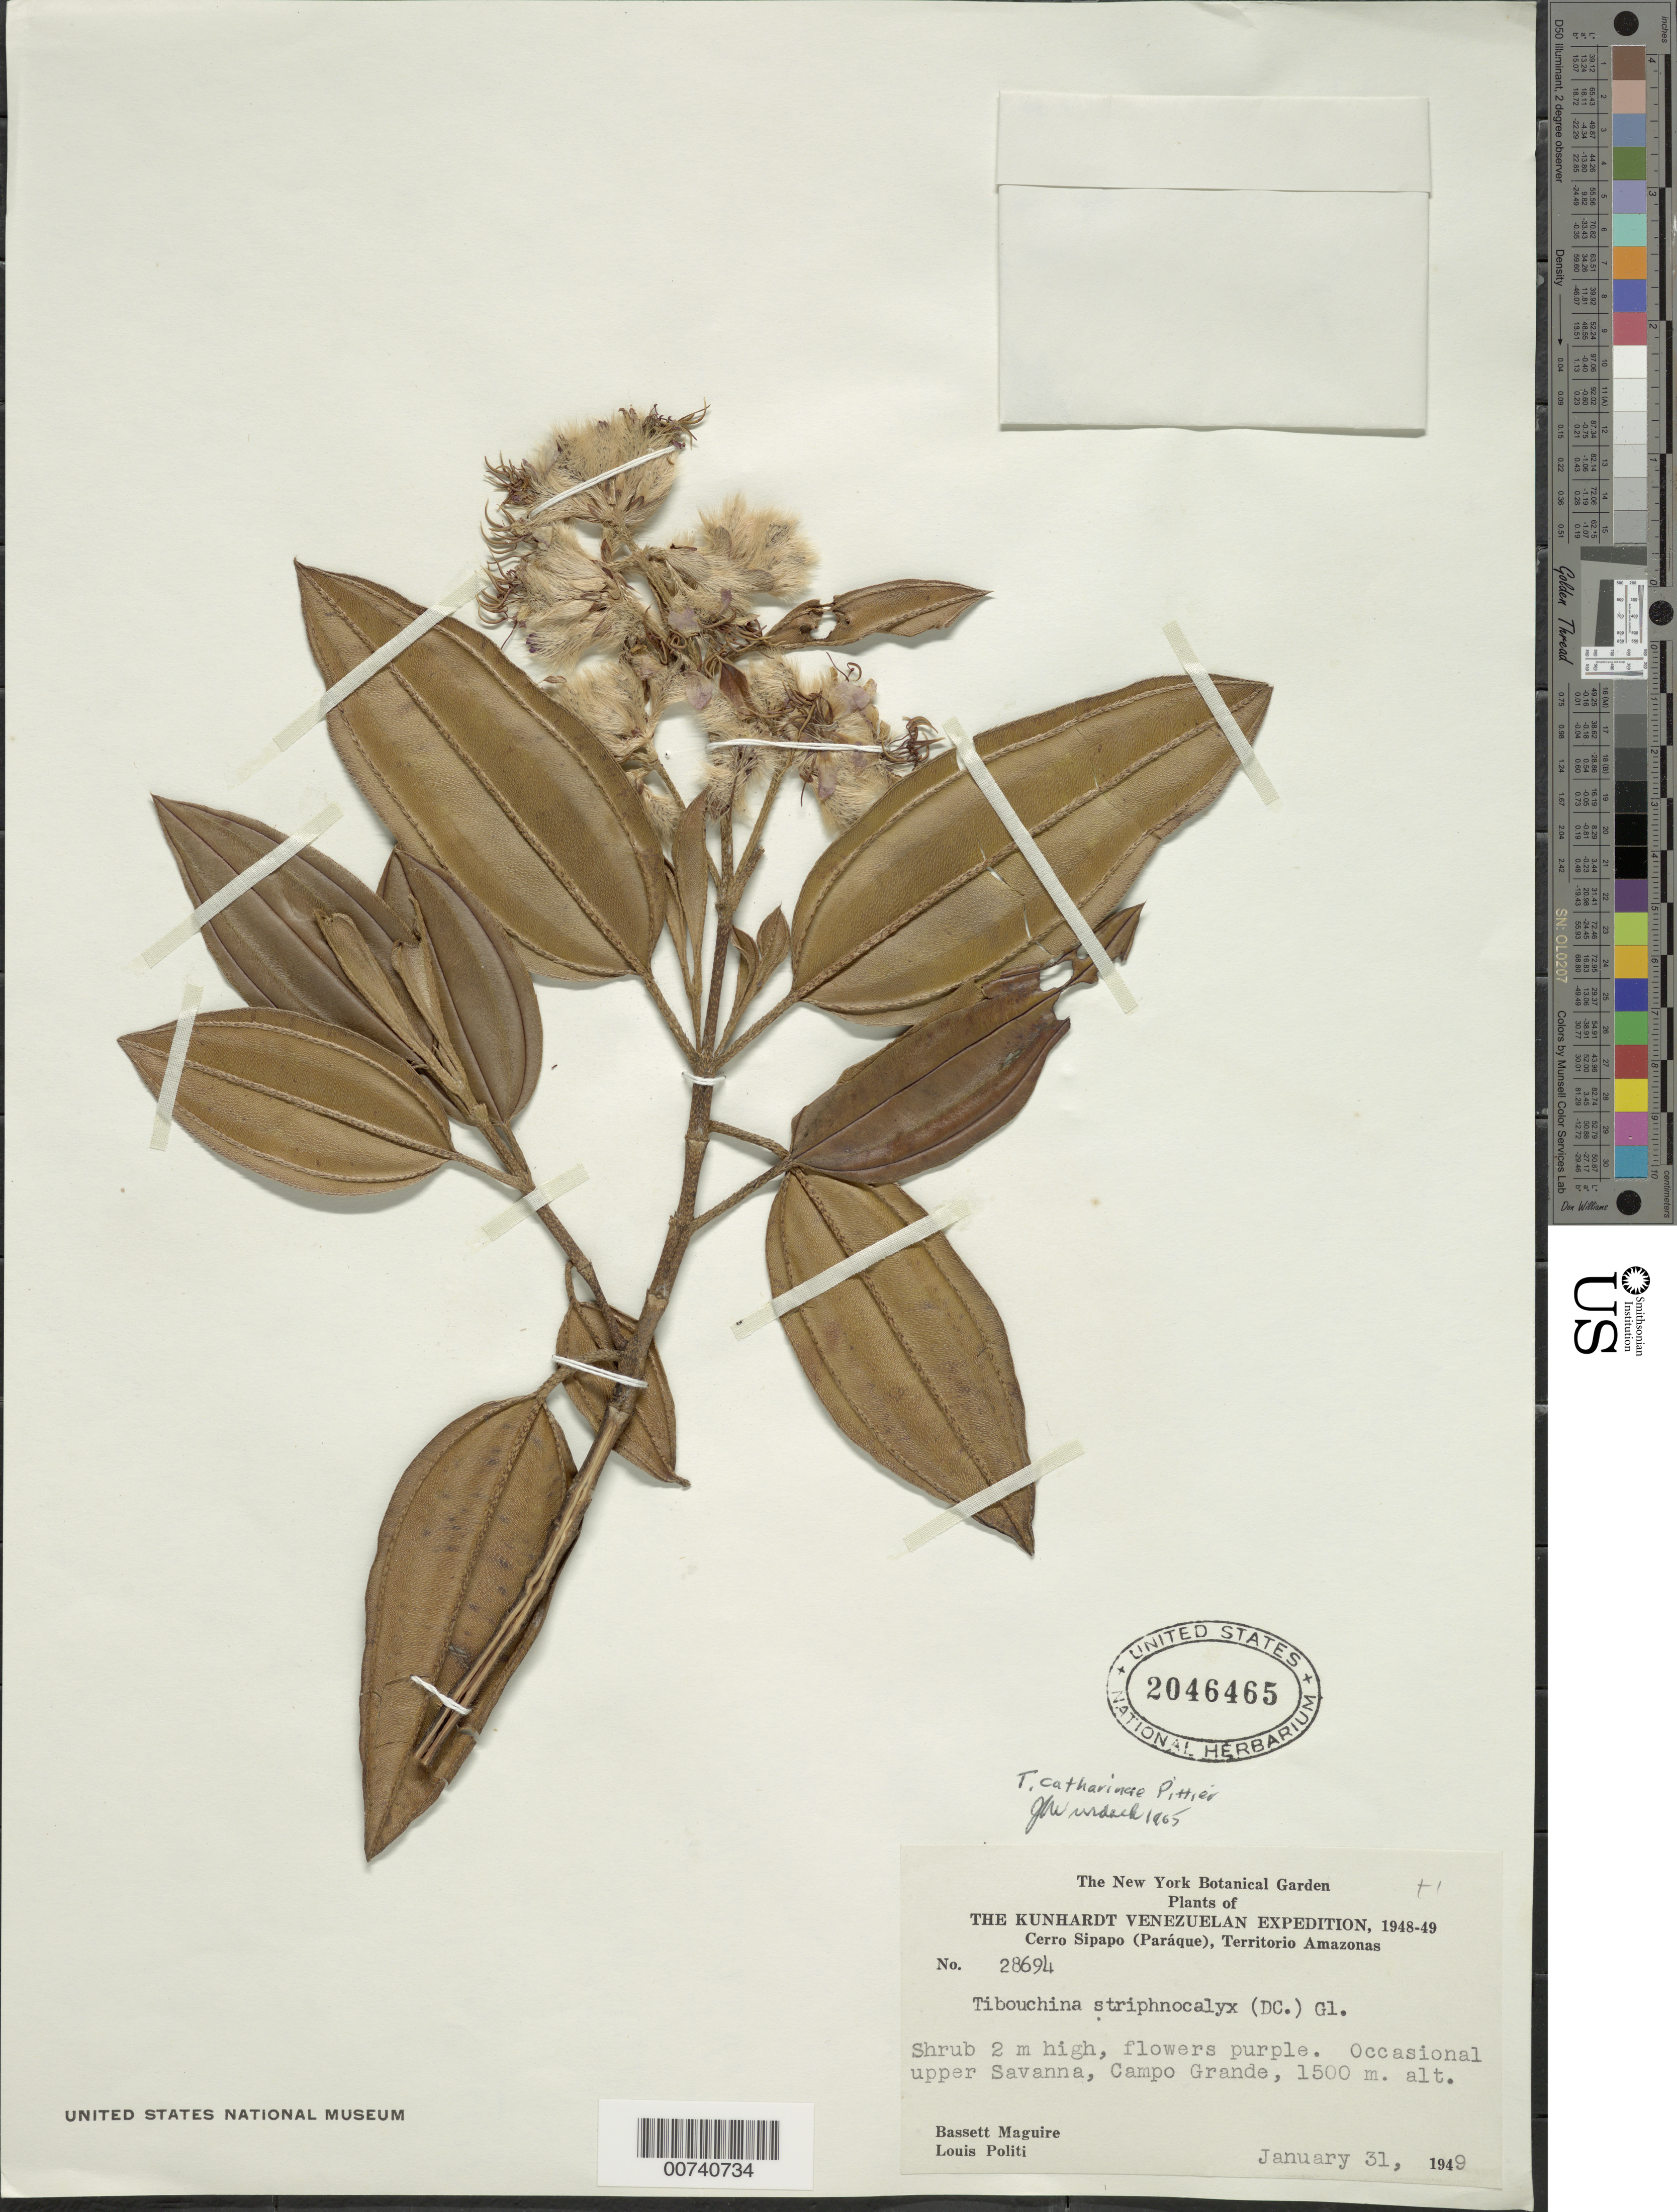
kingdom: Plantae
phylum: Tracheophyta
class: Magnoliopsida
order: Myrtales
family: Melastomataceae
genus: Tibouchina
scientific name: Tibouchina catharinae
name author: Pittier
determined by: Wurdack, John J., (US), US (UNITED STATES)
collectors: B. Maguire & L. Politi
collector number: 28694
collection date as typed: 31-Jan-49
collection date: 1949-01-31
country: Venezuela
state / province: Amazonas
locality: Cerro Sipapo (Paráque), Campo Grande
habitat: Savanna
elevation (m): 1500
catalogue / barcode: US 2046465